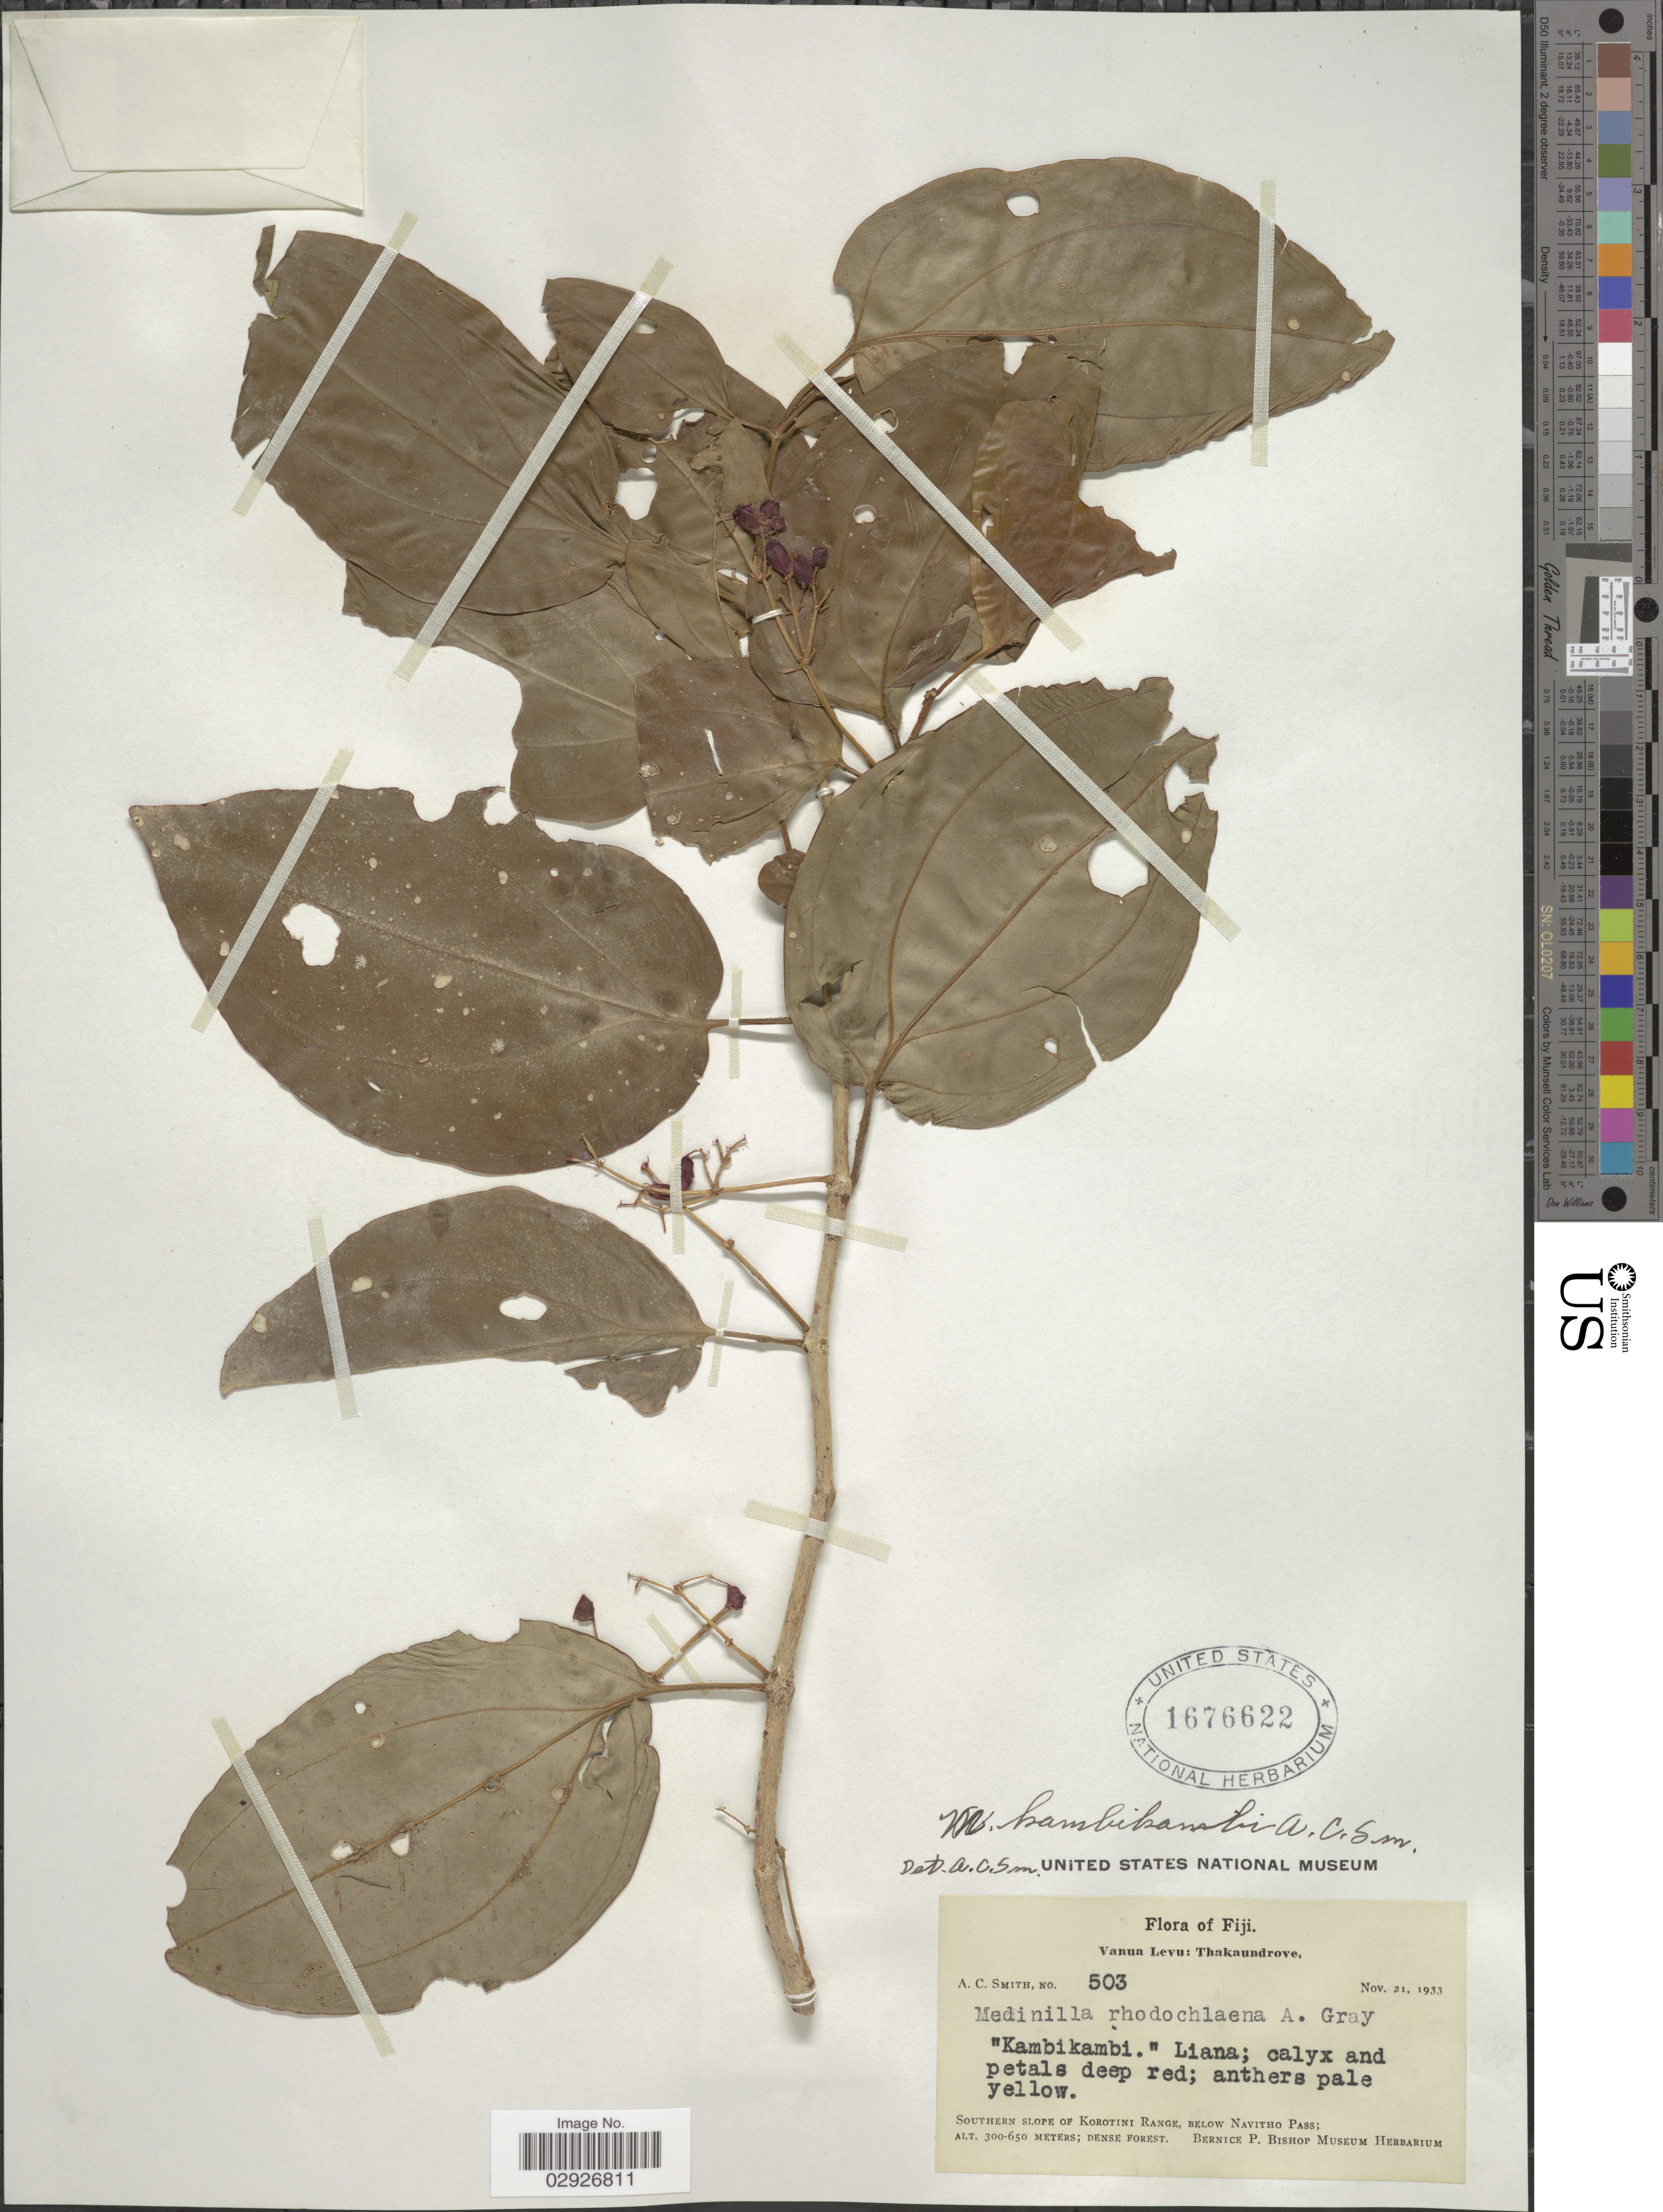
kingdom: Plantae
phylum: Tracheophyta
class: Magnoliopsida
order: Myrtales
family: Melastomataceae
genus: Medinilla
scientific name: Medinilla kambikambi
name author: A.C. Sm.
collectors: A. C. Smith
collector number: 503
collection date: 1933-11-21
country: Fiji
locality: Vanua Levu: Thakaundrove. Southern slope of Korotini Range, below Navitho Pass.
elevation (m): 300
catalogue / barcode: US 1676622